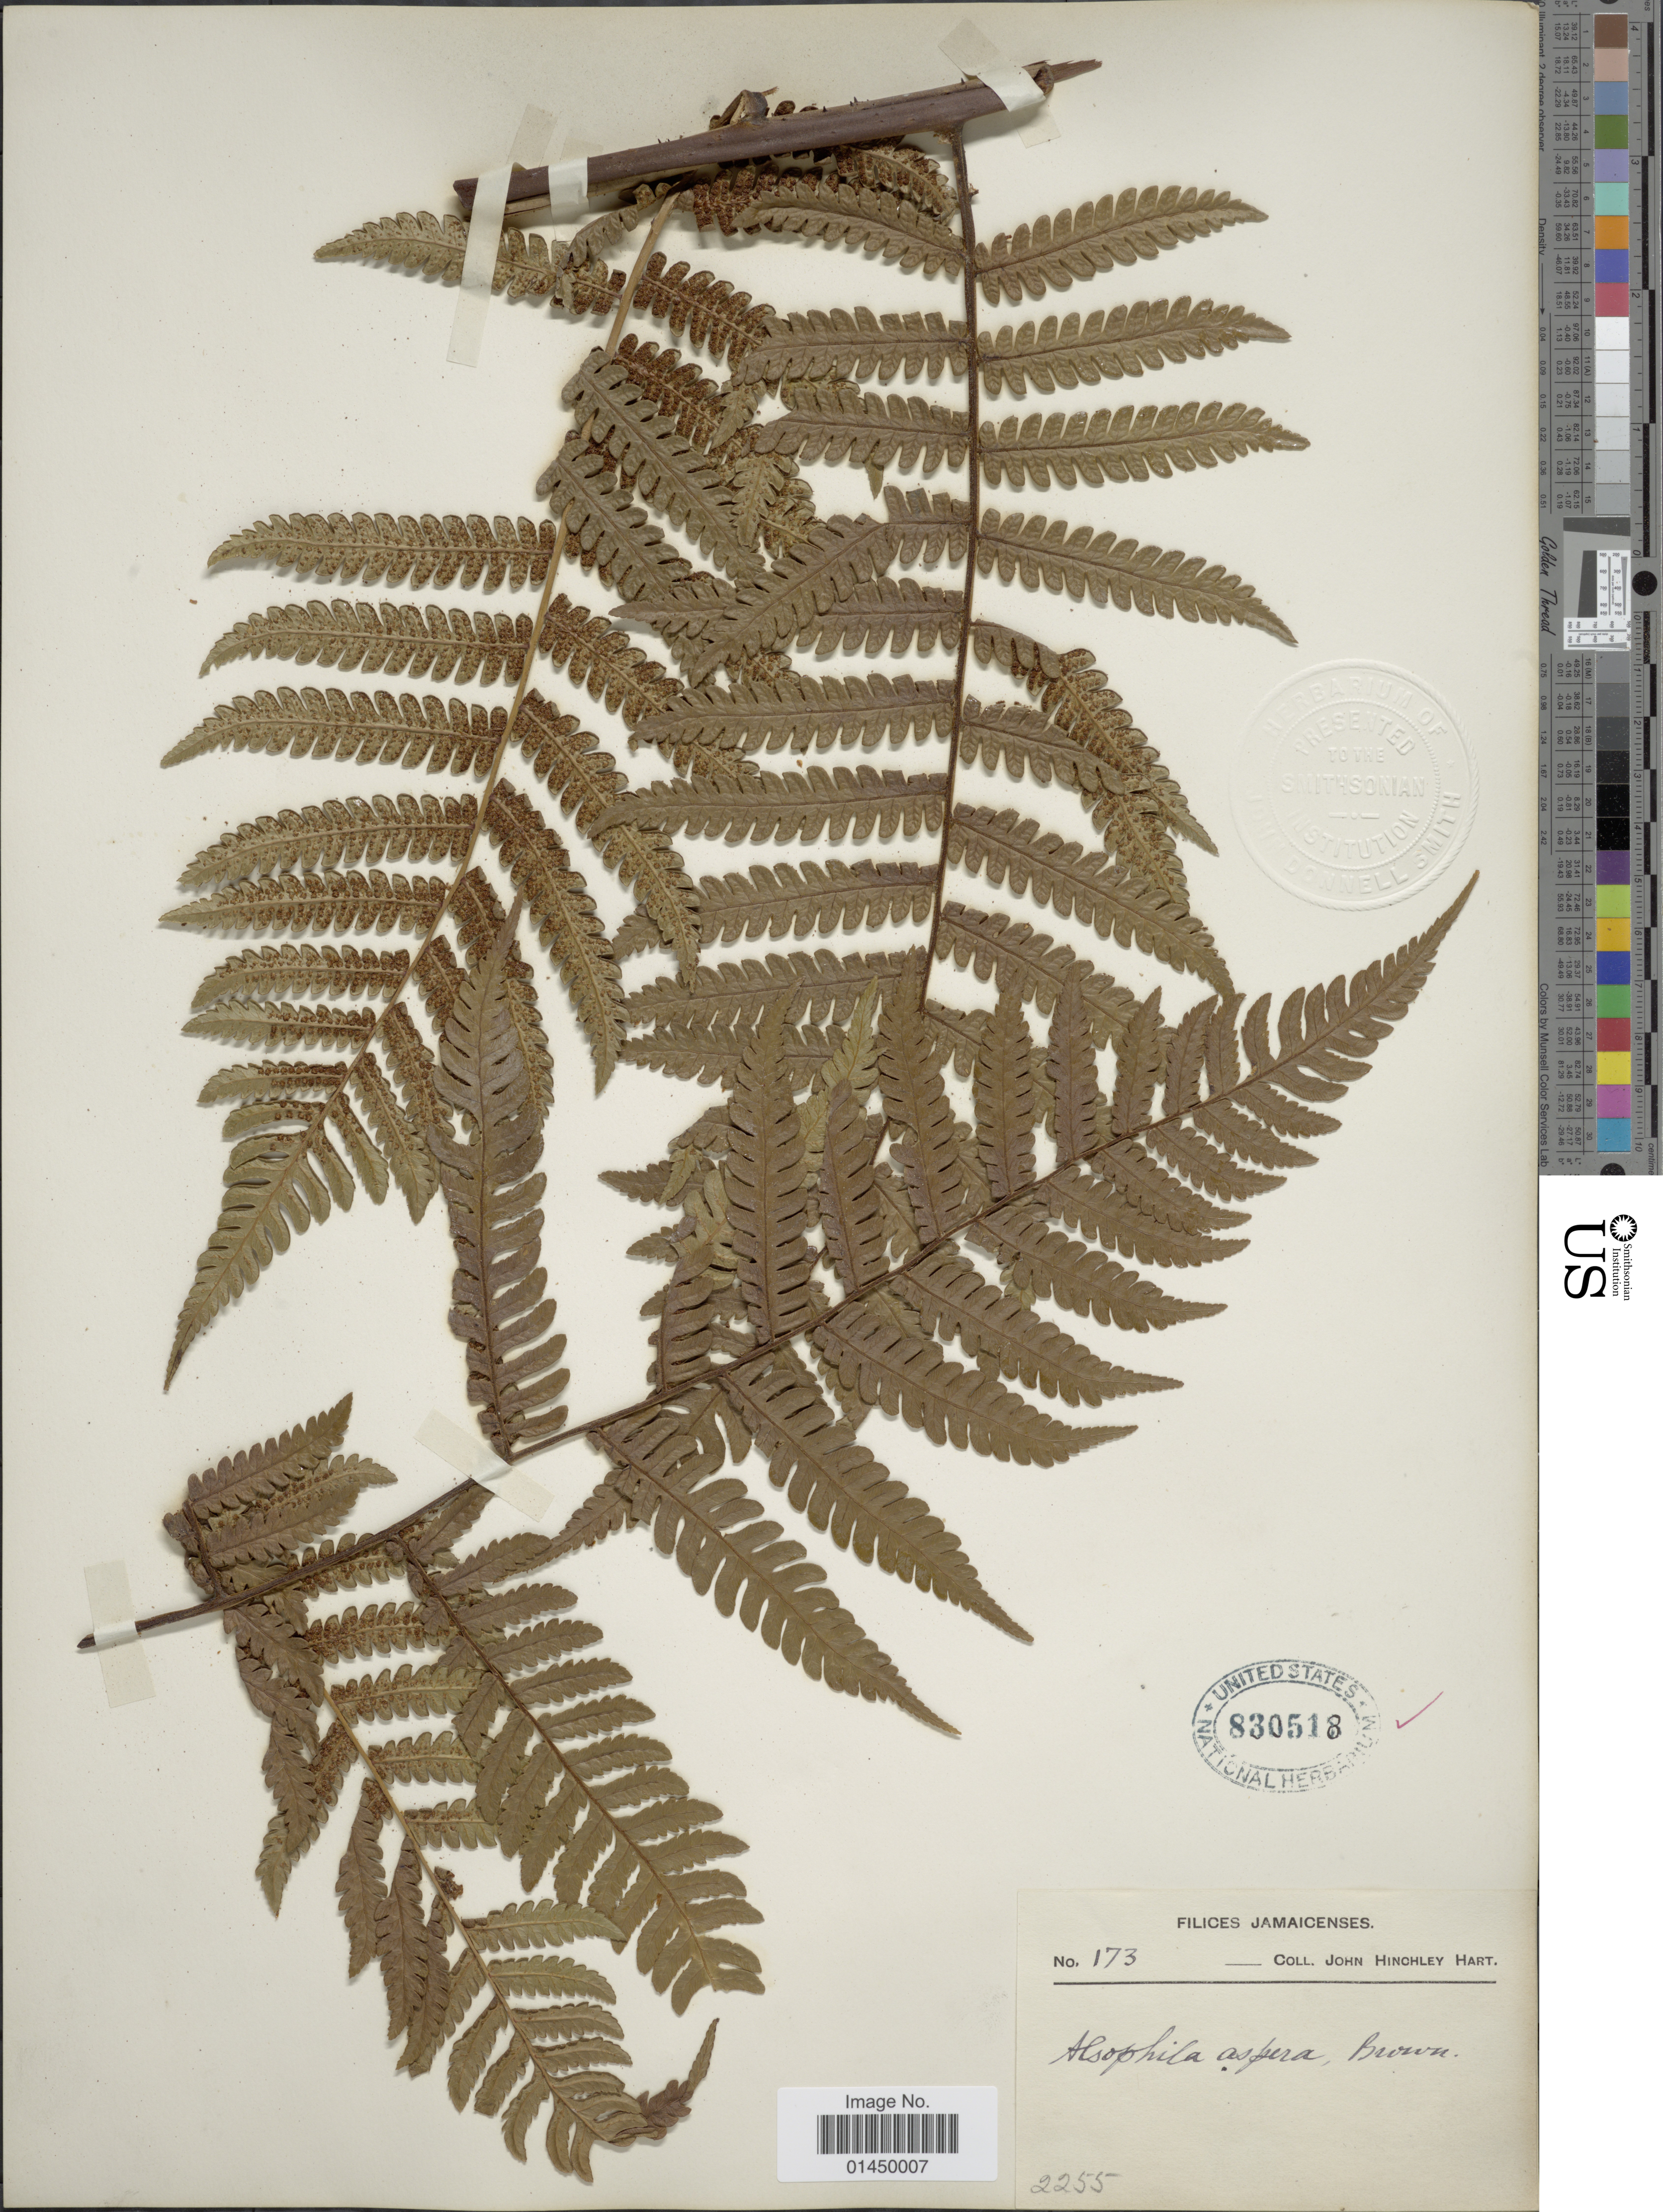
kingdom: Plantae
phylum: Tracheophyta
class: Polypodiopsida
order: Cyatheales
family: Cyatheaceae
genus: Cyathea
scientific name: Cyathea aspera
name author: (L.) Sw.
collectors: J. H. Hart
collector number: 173/2255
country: Jamaica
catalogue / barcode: US 830518